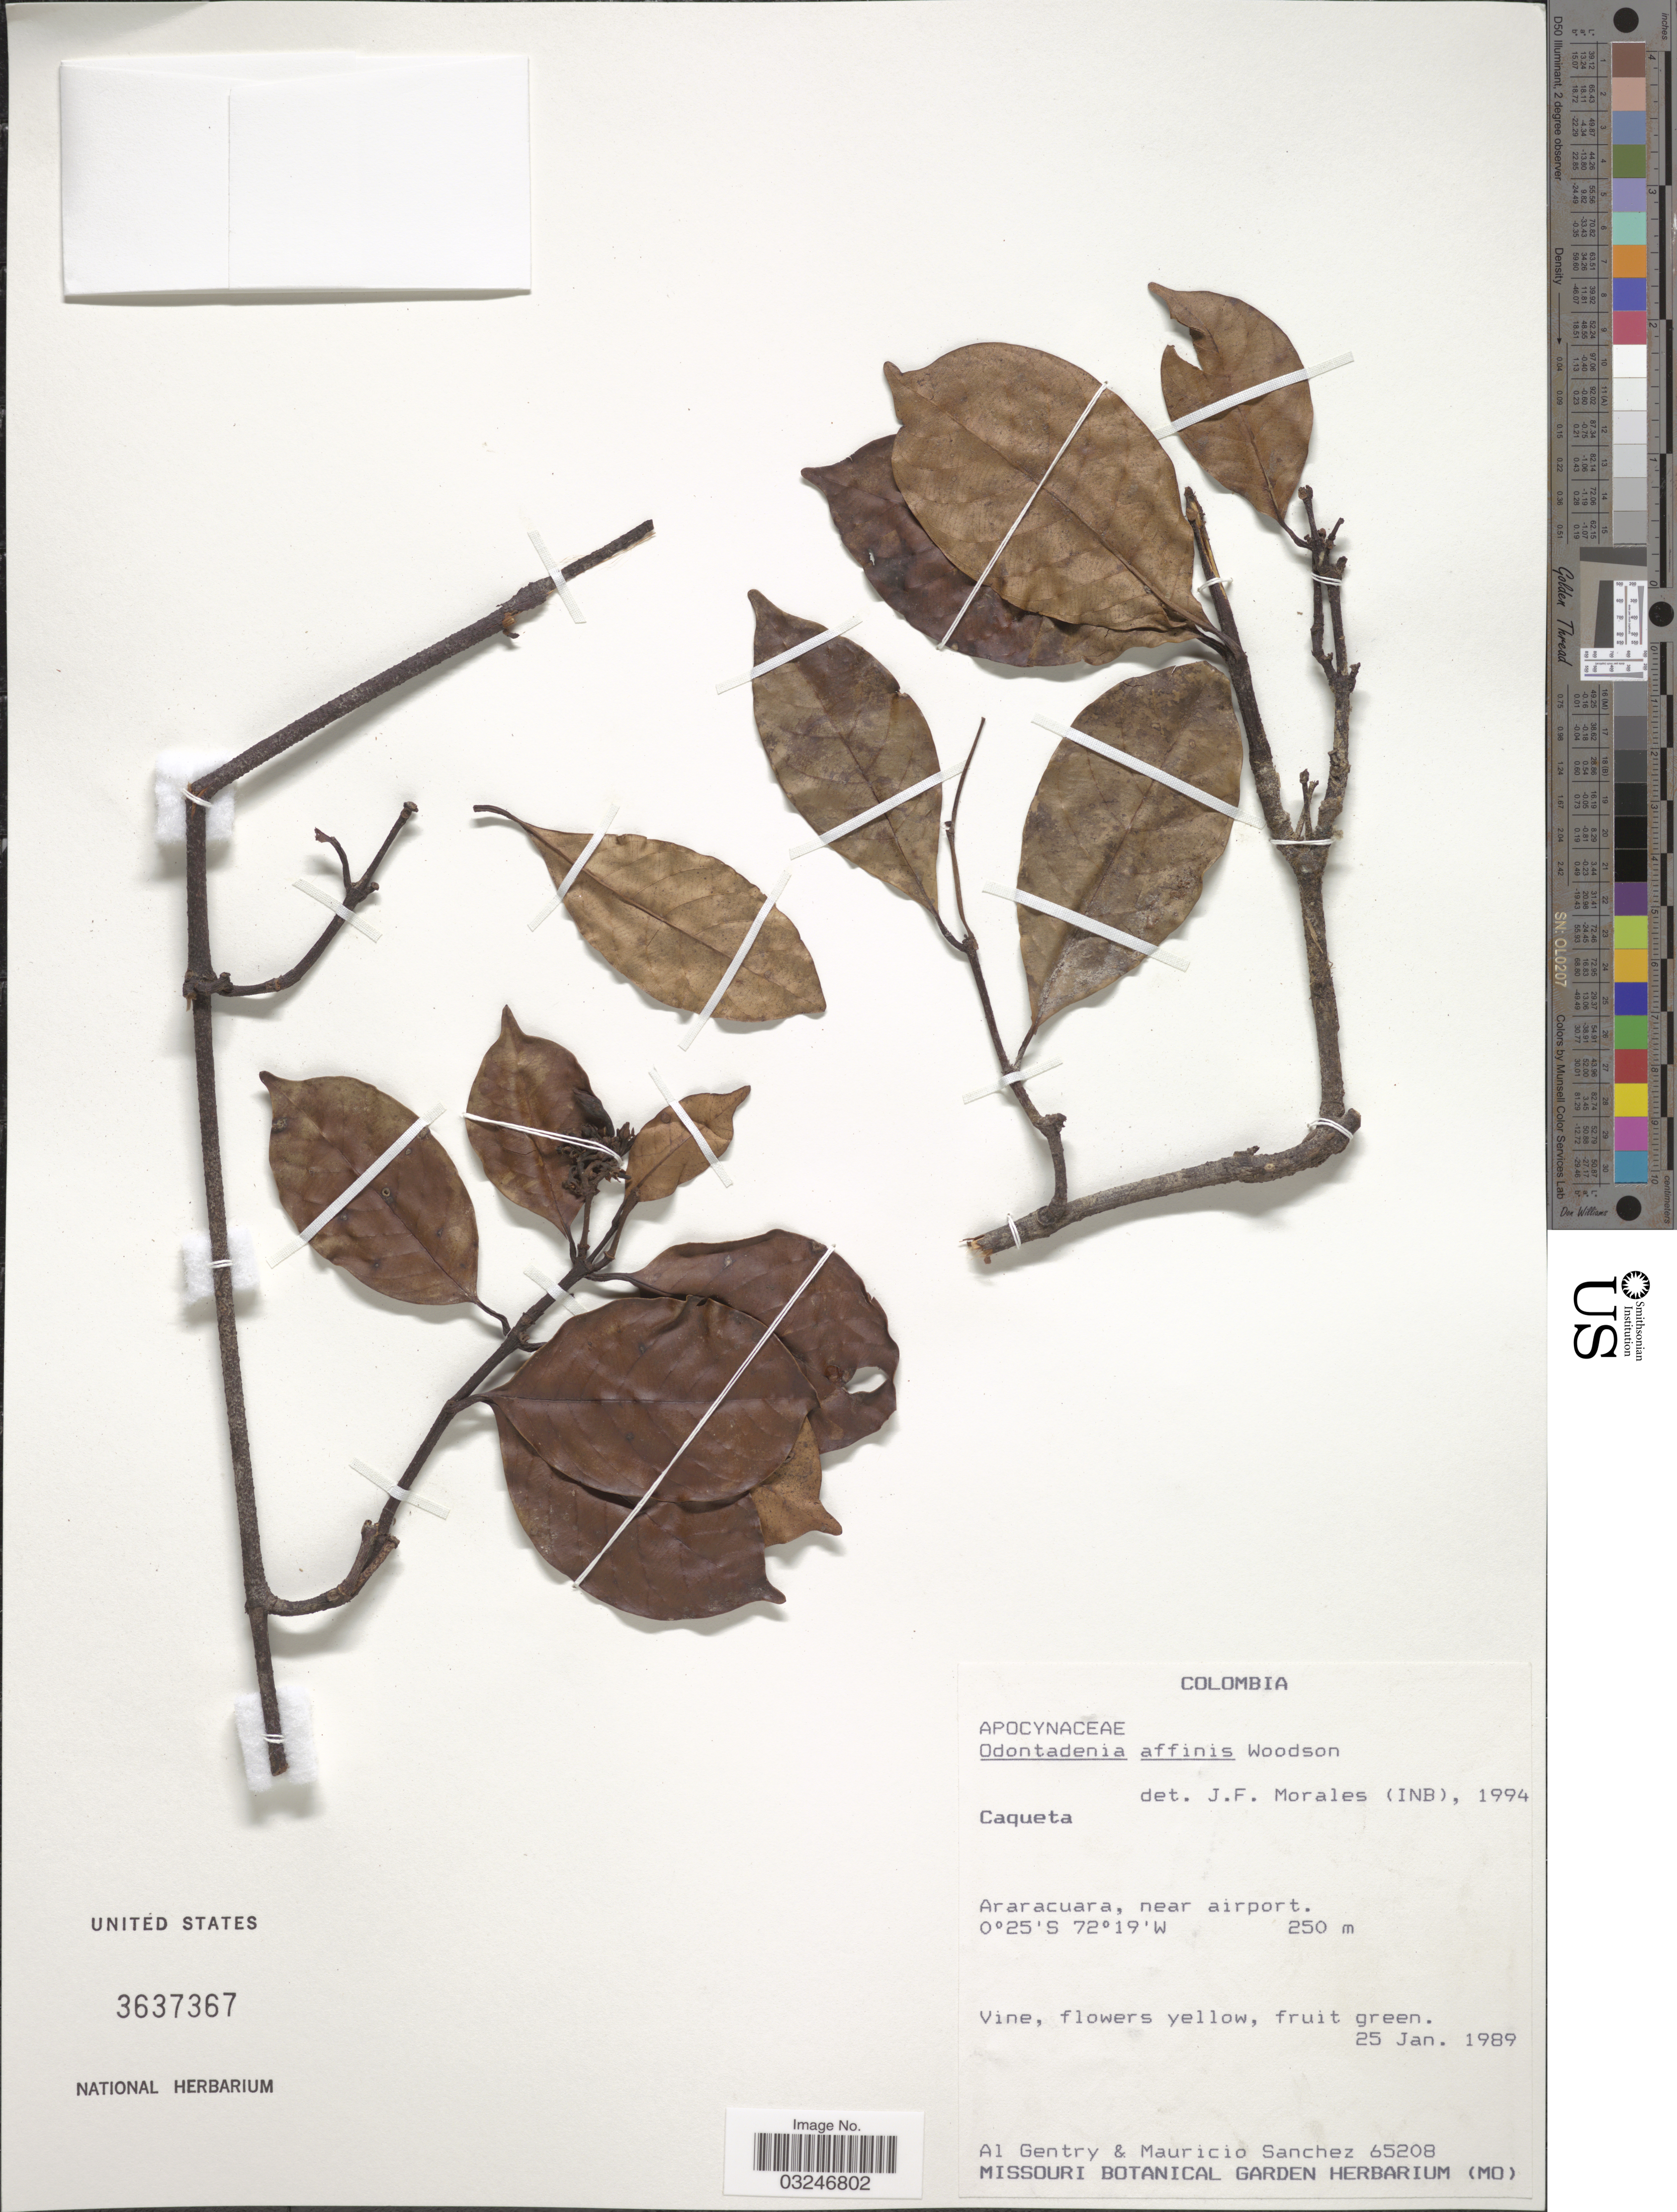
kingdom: Plantae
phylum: Tracheophyta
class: Magnoliopsida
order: Gentianales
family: Apocynaceae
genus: Odontadenia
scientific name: Odontadenia funigera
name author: Woodson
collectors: A. H. Gentry & M. Sanchez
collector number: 65208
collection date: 1989-01-25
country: Colombia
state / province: Caquetá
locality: Araracuara, near airport.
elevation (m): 250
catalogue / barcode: US 3637367